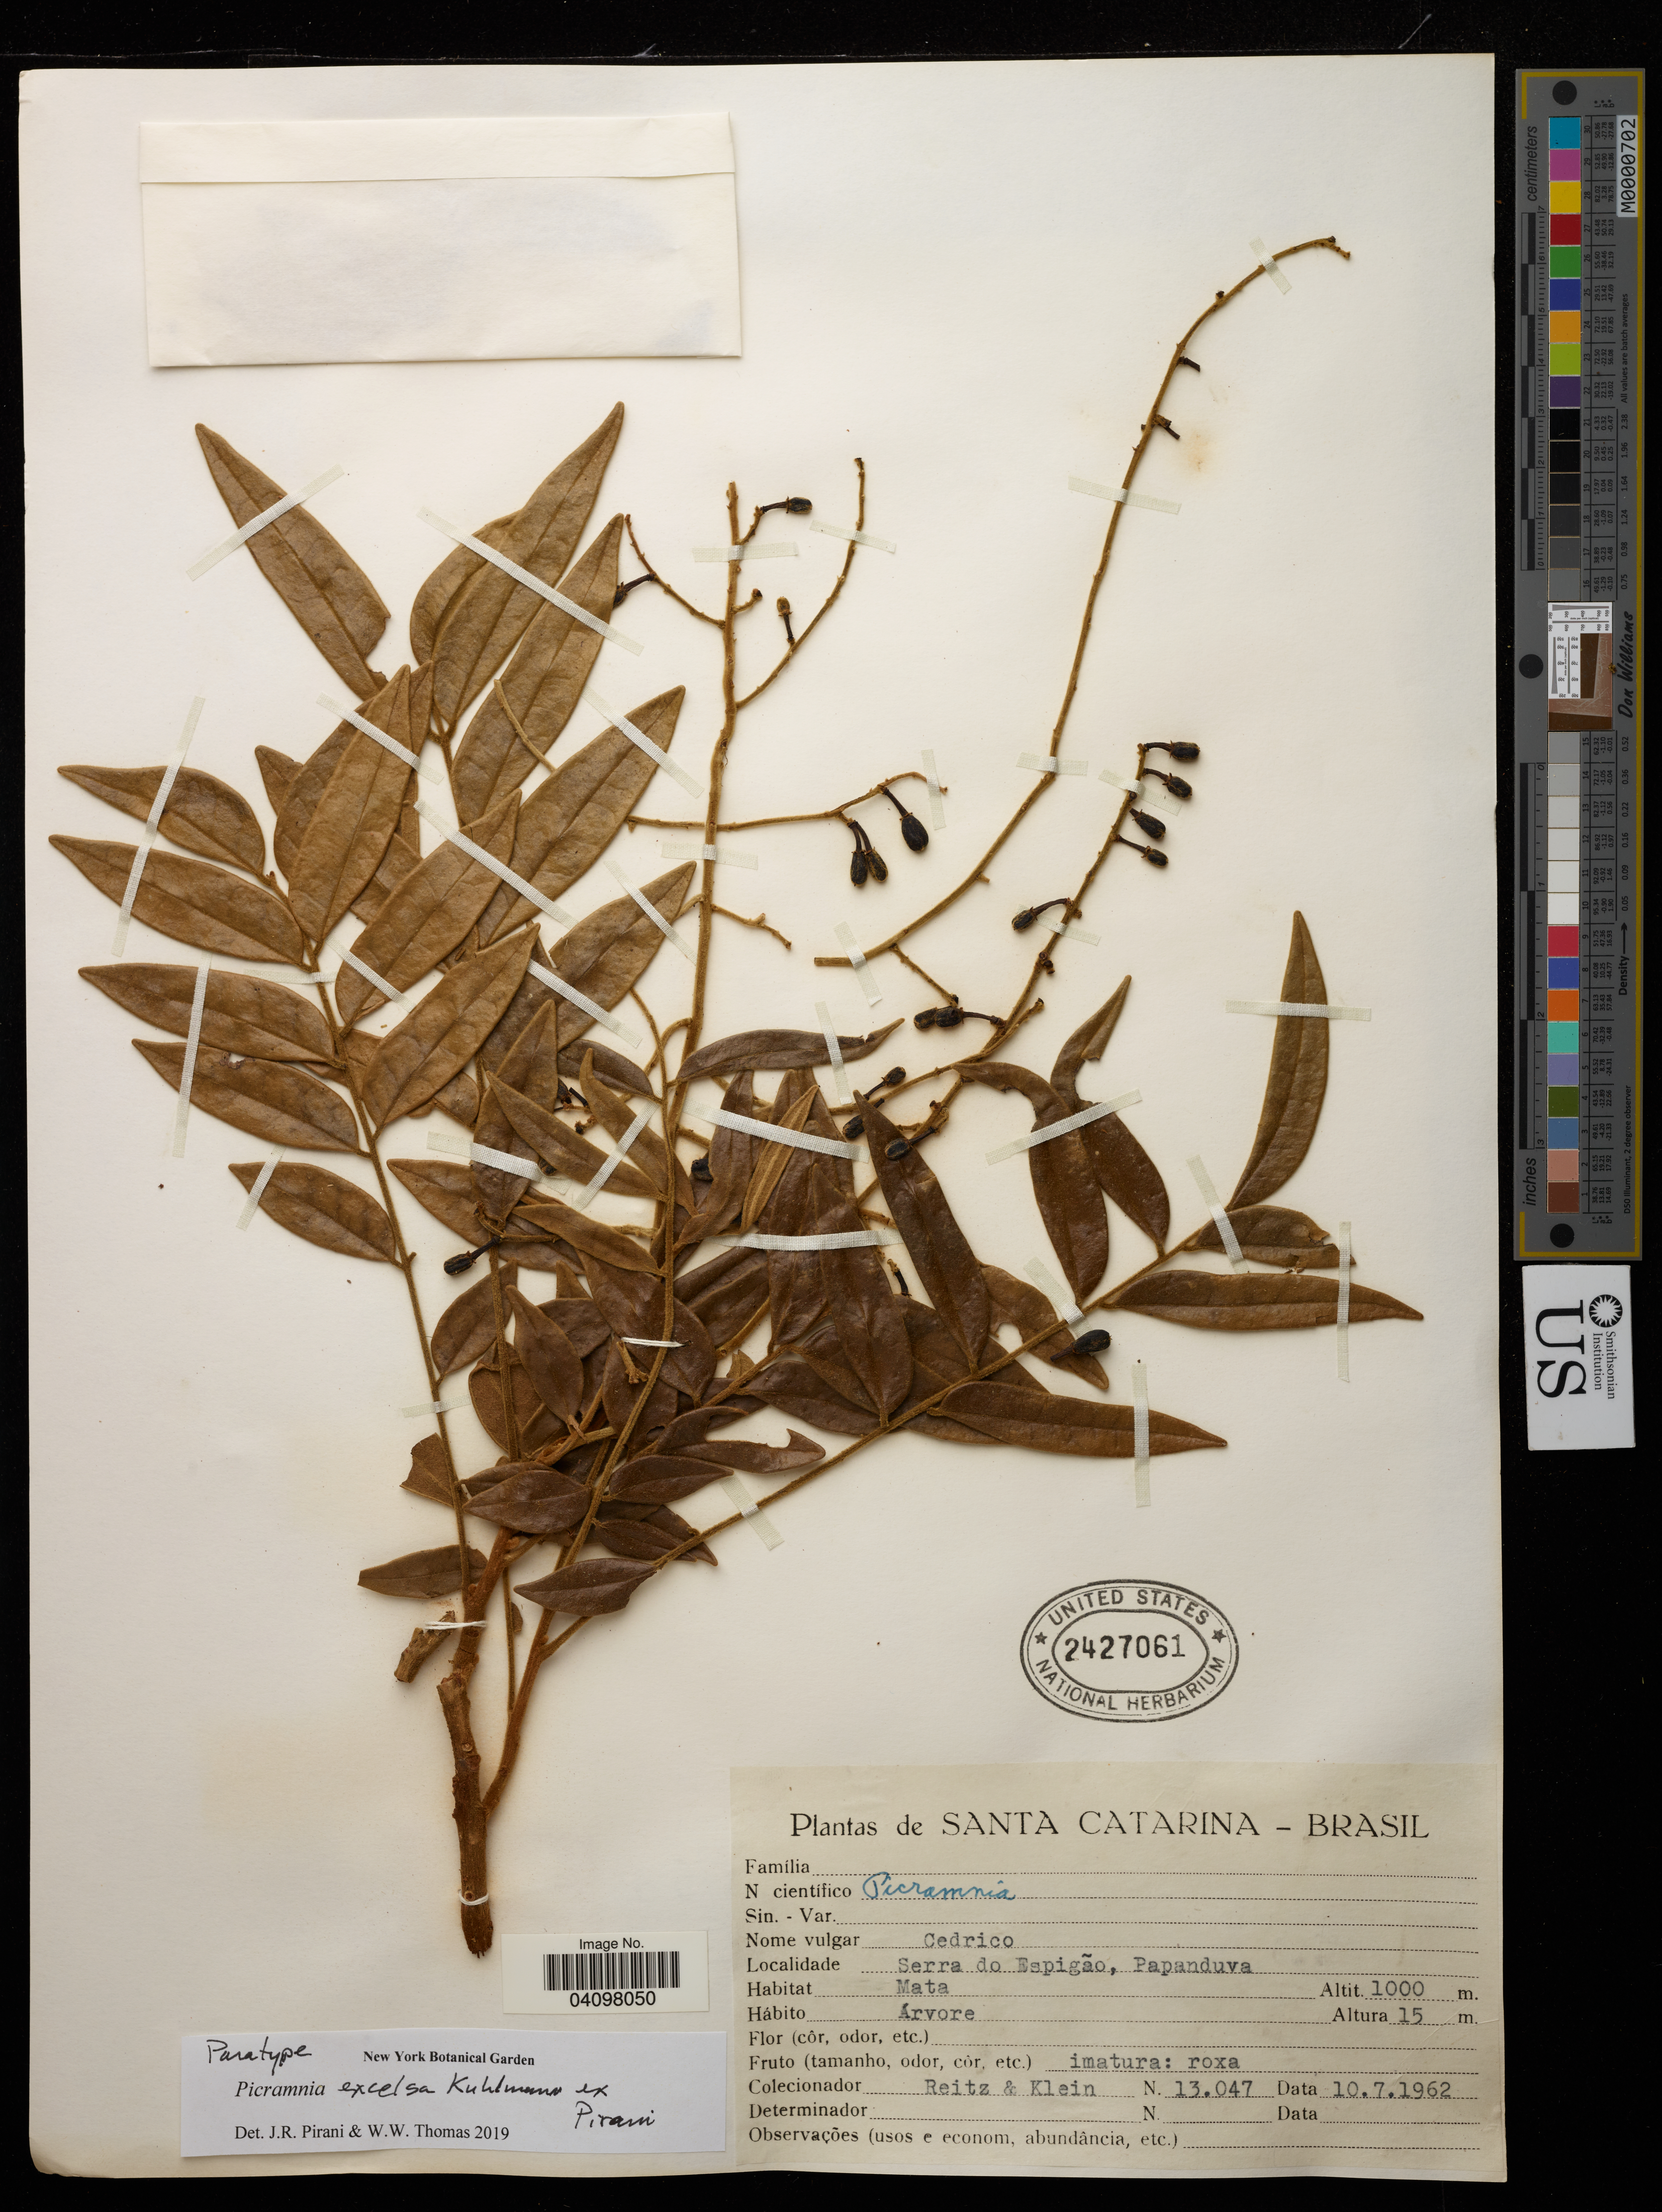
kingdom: Plantae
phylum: Tracheophyta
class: Magnoliopsida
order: Picramniales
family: Picramniaceae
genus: Picramnia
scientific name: Picramnia excelsa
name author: Kuhlm. ex Pirani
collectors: Reitz & Klein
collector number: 13047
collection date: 1962-07-10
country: Brazil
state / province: Santa Catarina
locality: Serra do Espigão, Papanduva.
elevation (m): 1000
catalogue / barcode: US 2427061